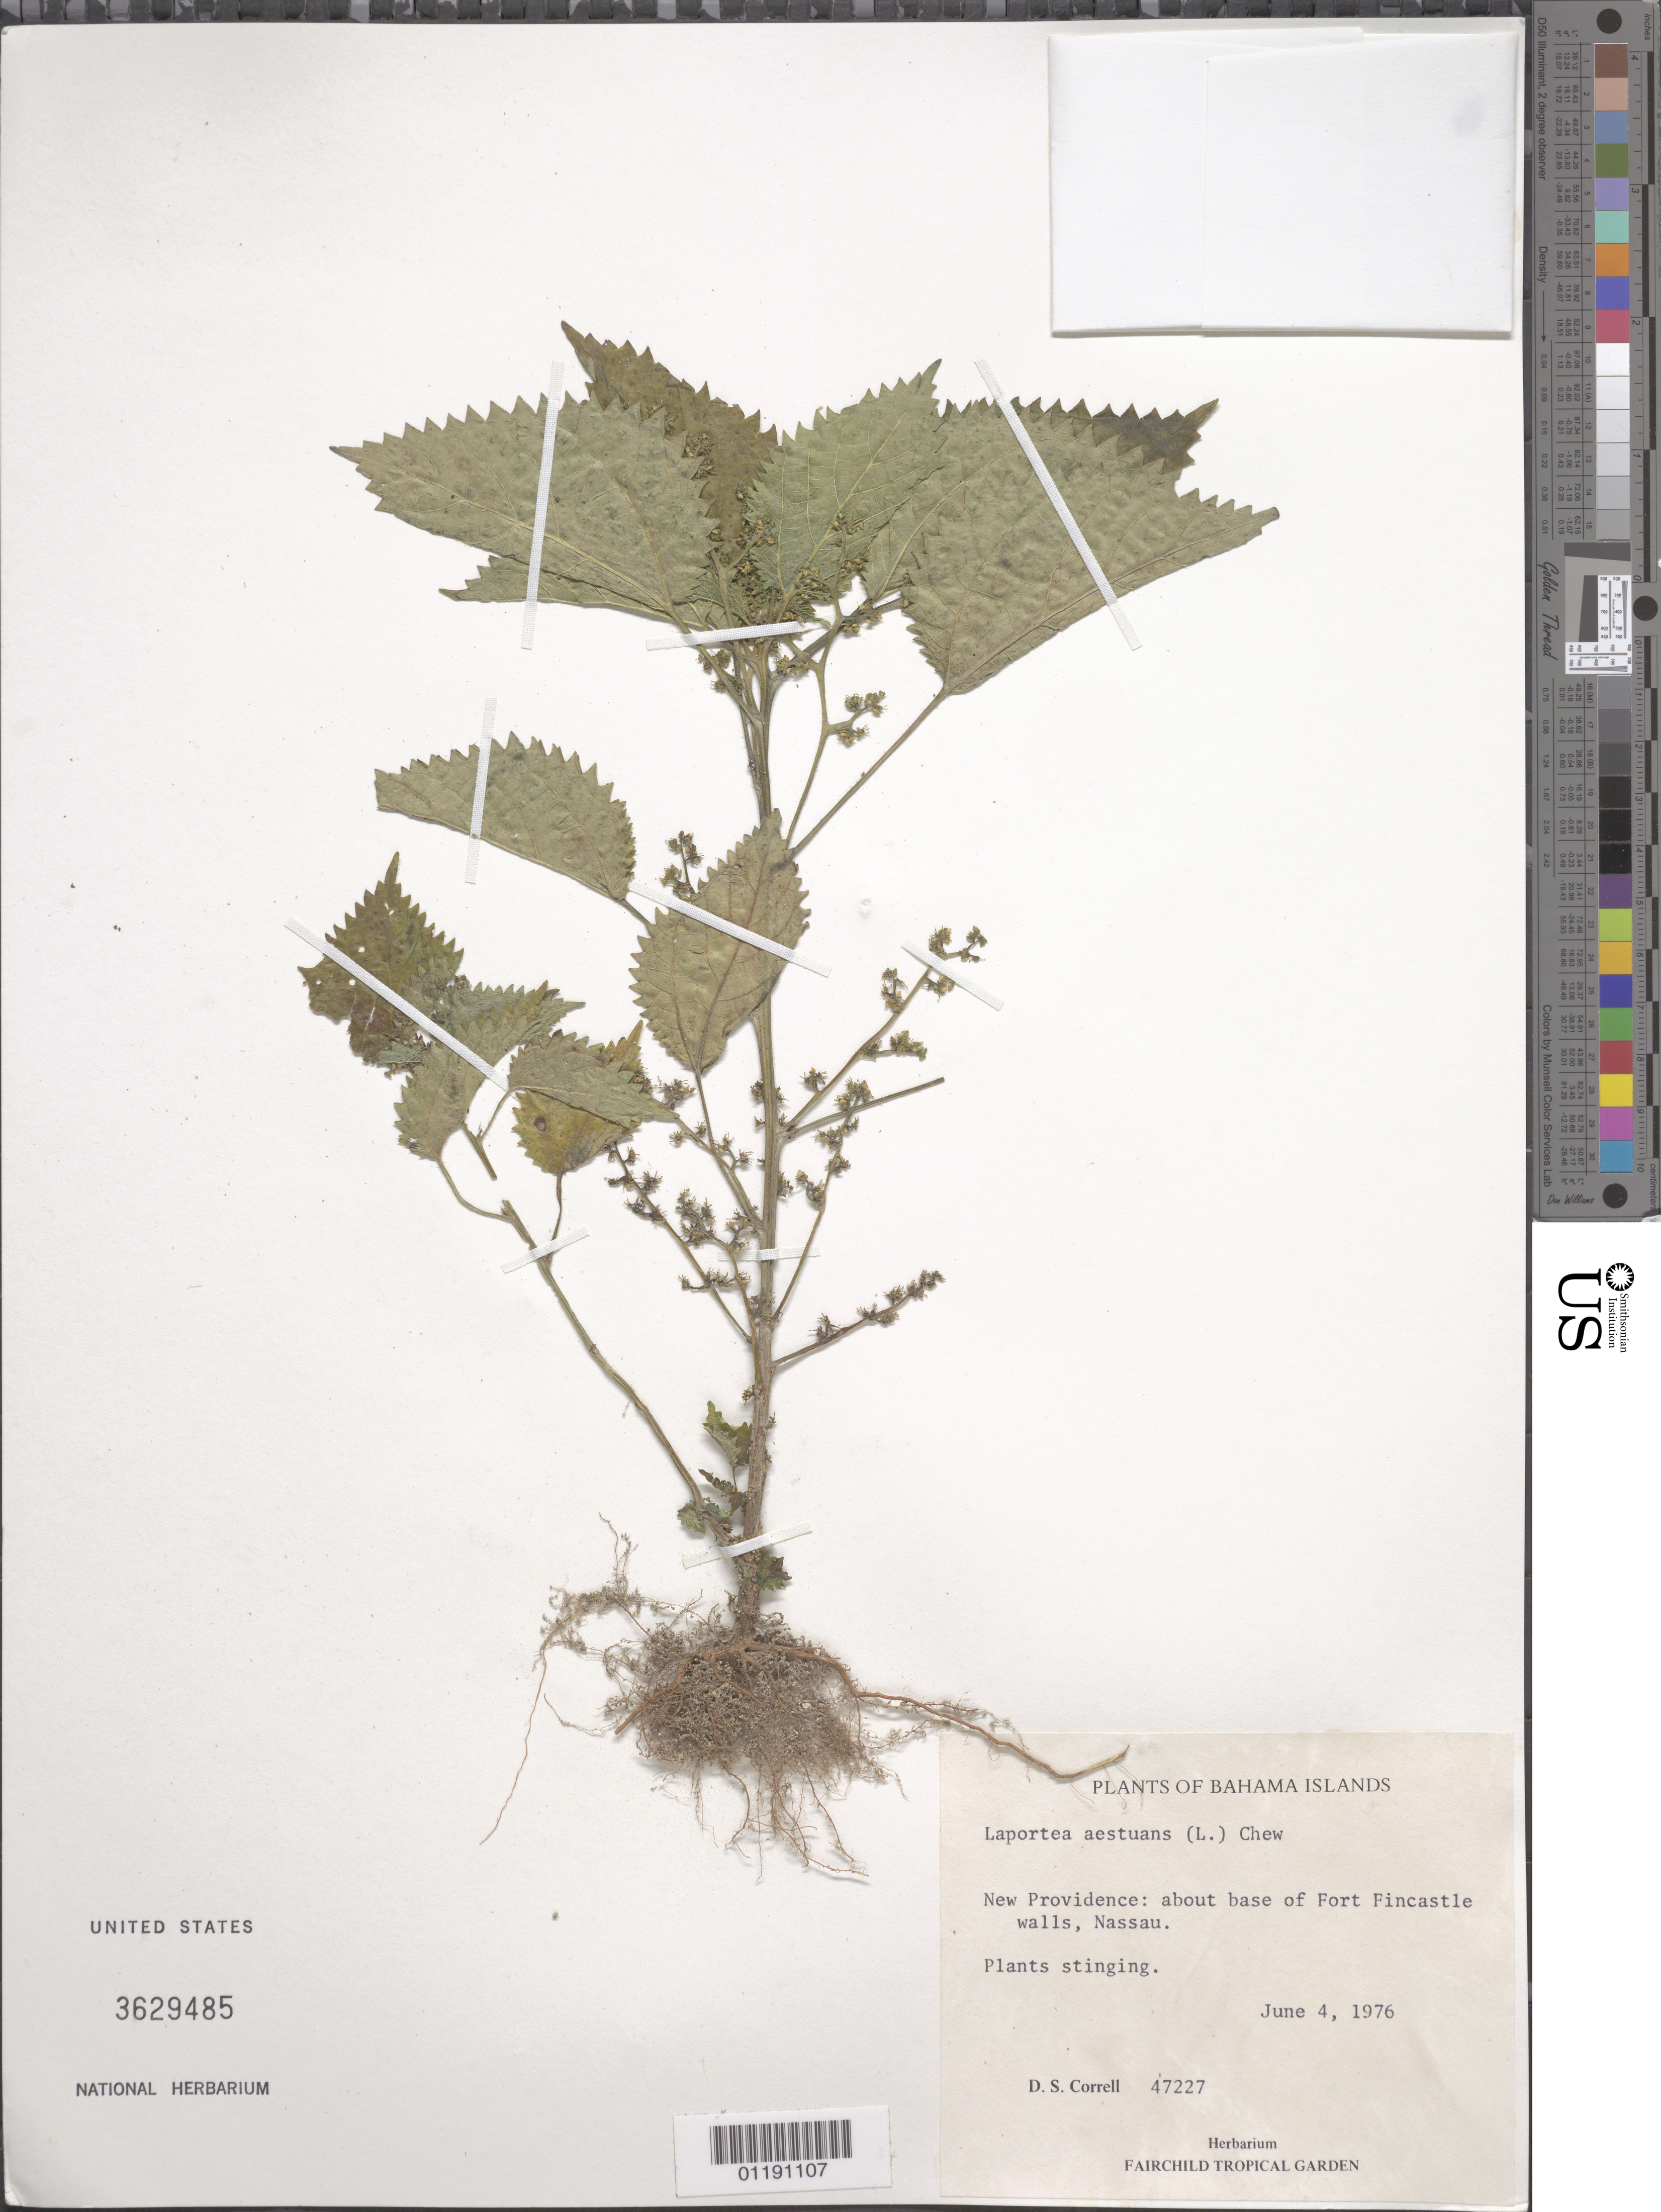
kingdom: Plantae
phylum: Tracheophyta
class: Magnoliopsida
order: Rosales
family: Urticaceae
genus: Laportea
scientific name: Laportea aestuans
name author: (L.) Chew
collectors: D. S. Correll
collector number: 47227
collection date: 1976-06-04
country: Bahamas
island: New Providence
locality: About base of Fort Fincastle walls, Nassau.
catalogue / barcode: US 3629485